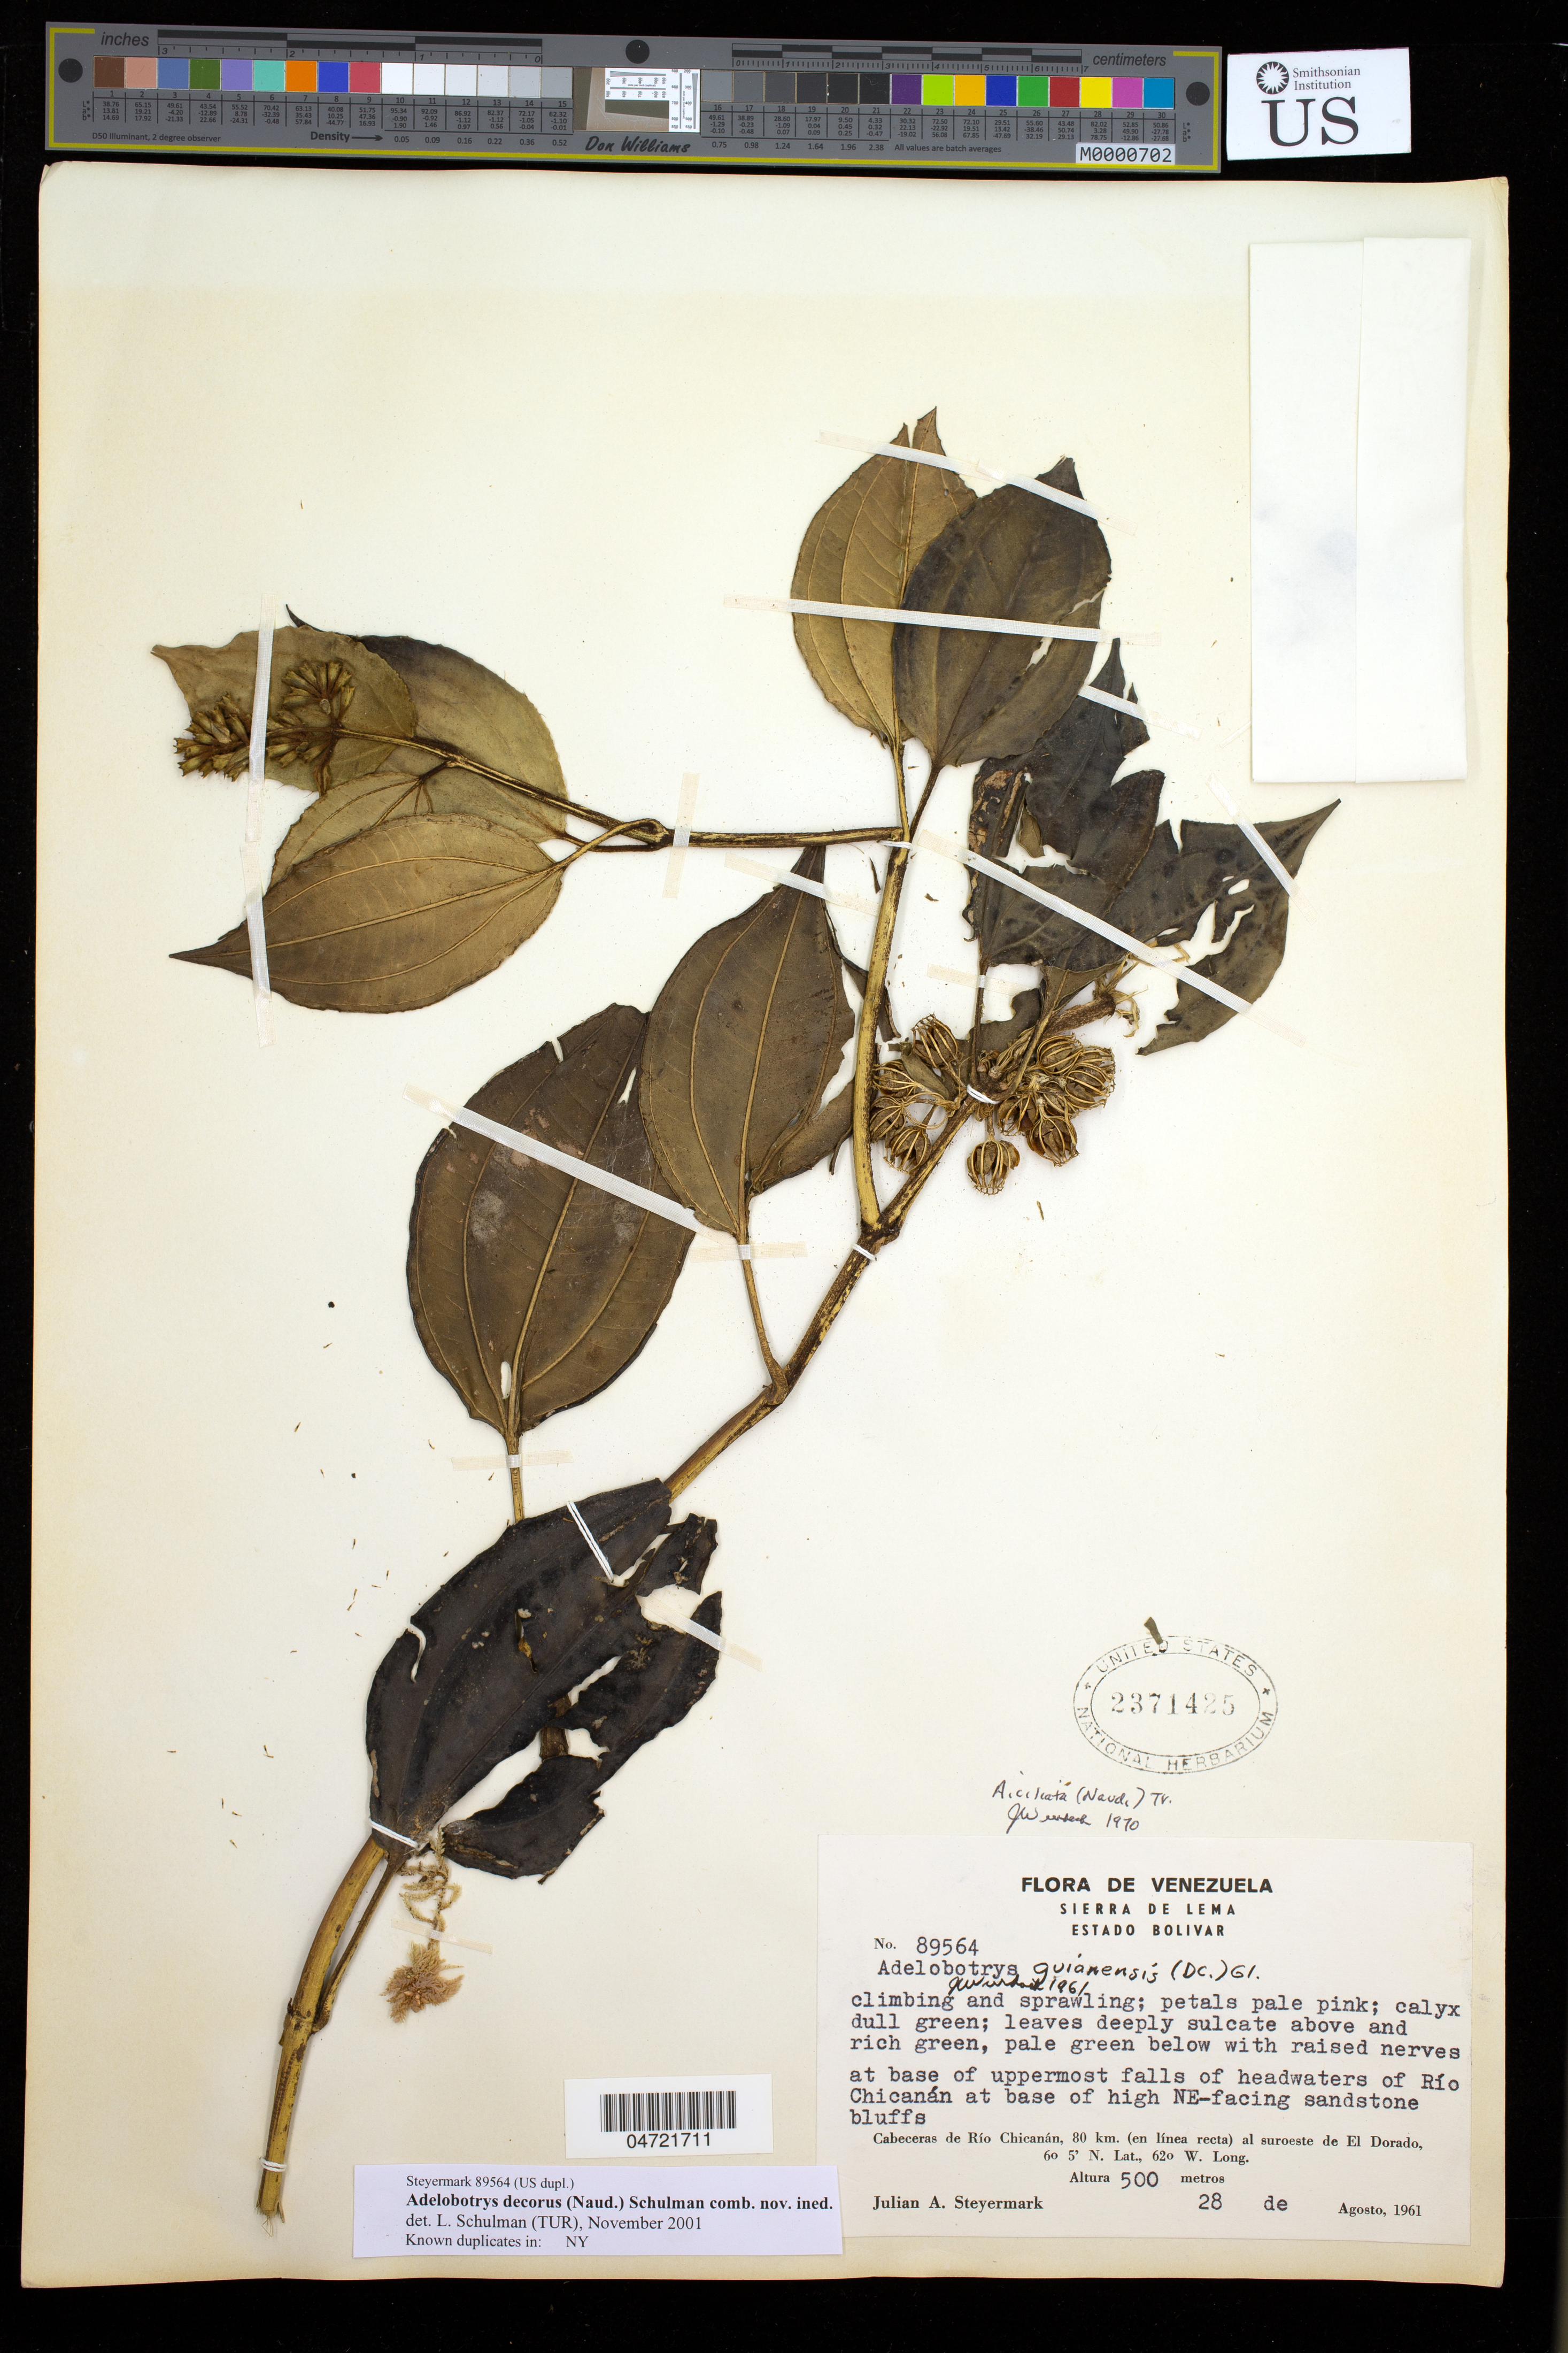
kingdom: Plantae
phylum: Tracheophyta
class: Magnoliopsida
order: Myrtales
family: Melastomataceae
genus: Adelobotrys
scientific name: Adelobotrys sp. nov.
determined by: Schulman, Leif, (TUR), University of Turku (FINLAND)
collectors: J. Steyermark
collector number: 89564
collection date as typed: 28 Aug 1961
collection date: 1961-08-28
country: Venezuela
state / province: Bolivar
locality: Base of uppermost waterfall of headwaters of rio chicanan at base of high sandstone ne-facing bluffs; cabeceras de rio chicanan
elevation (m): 500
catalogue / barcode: US 2371425